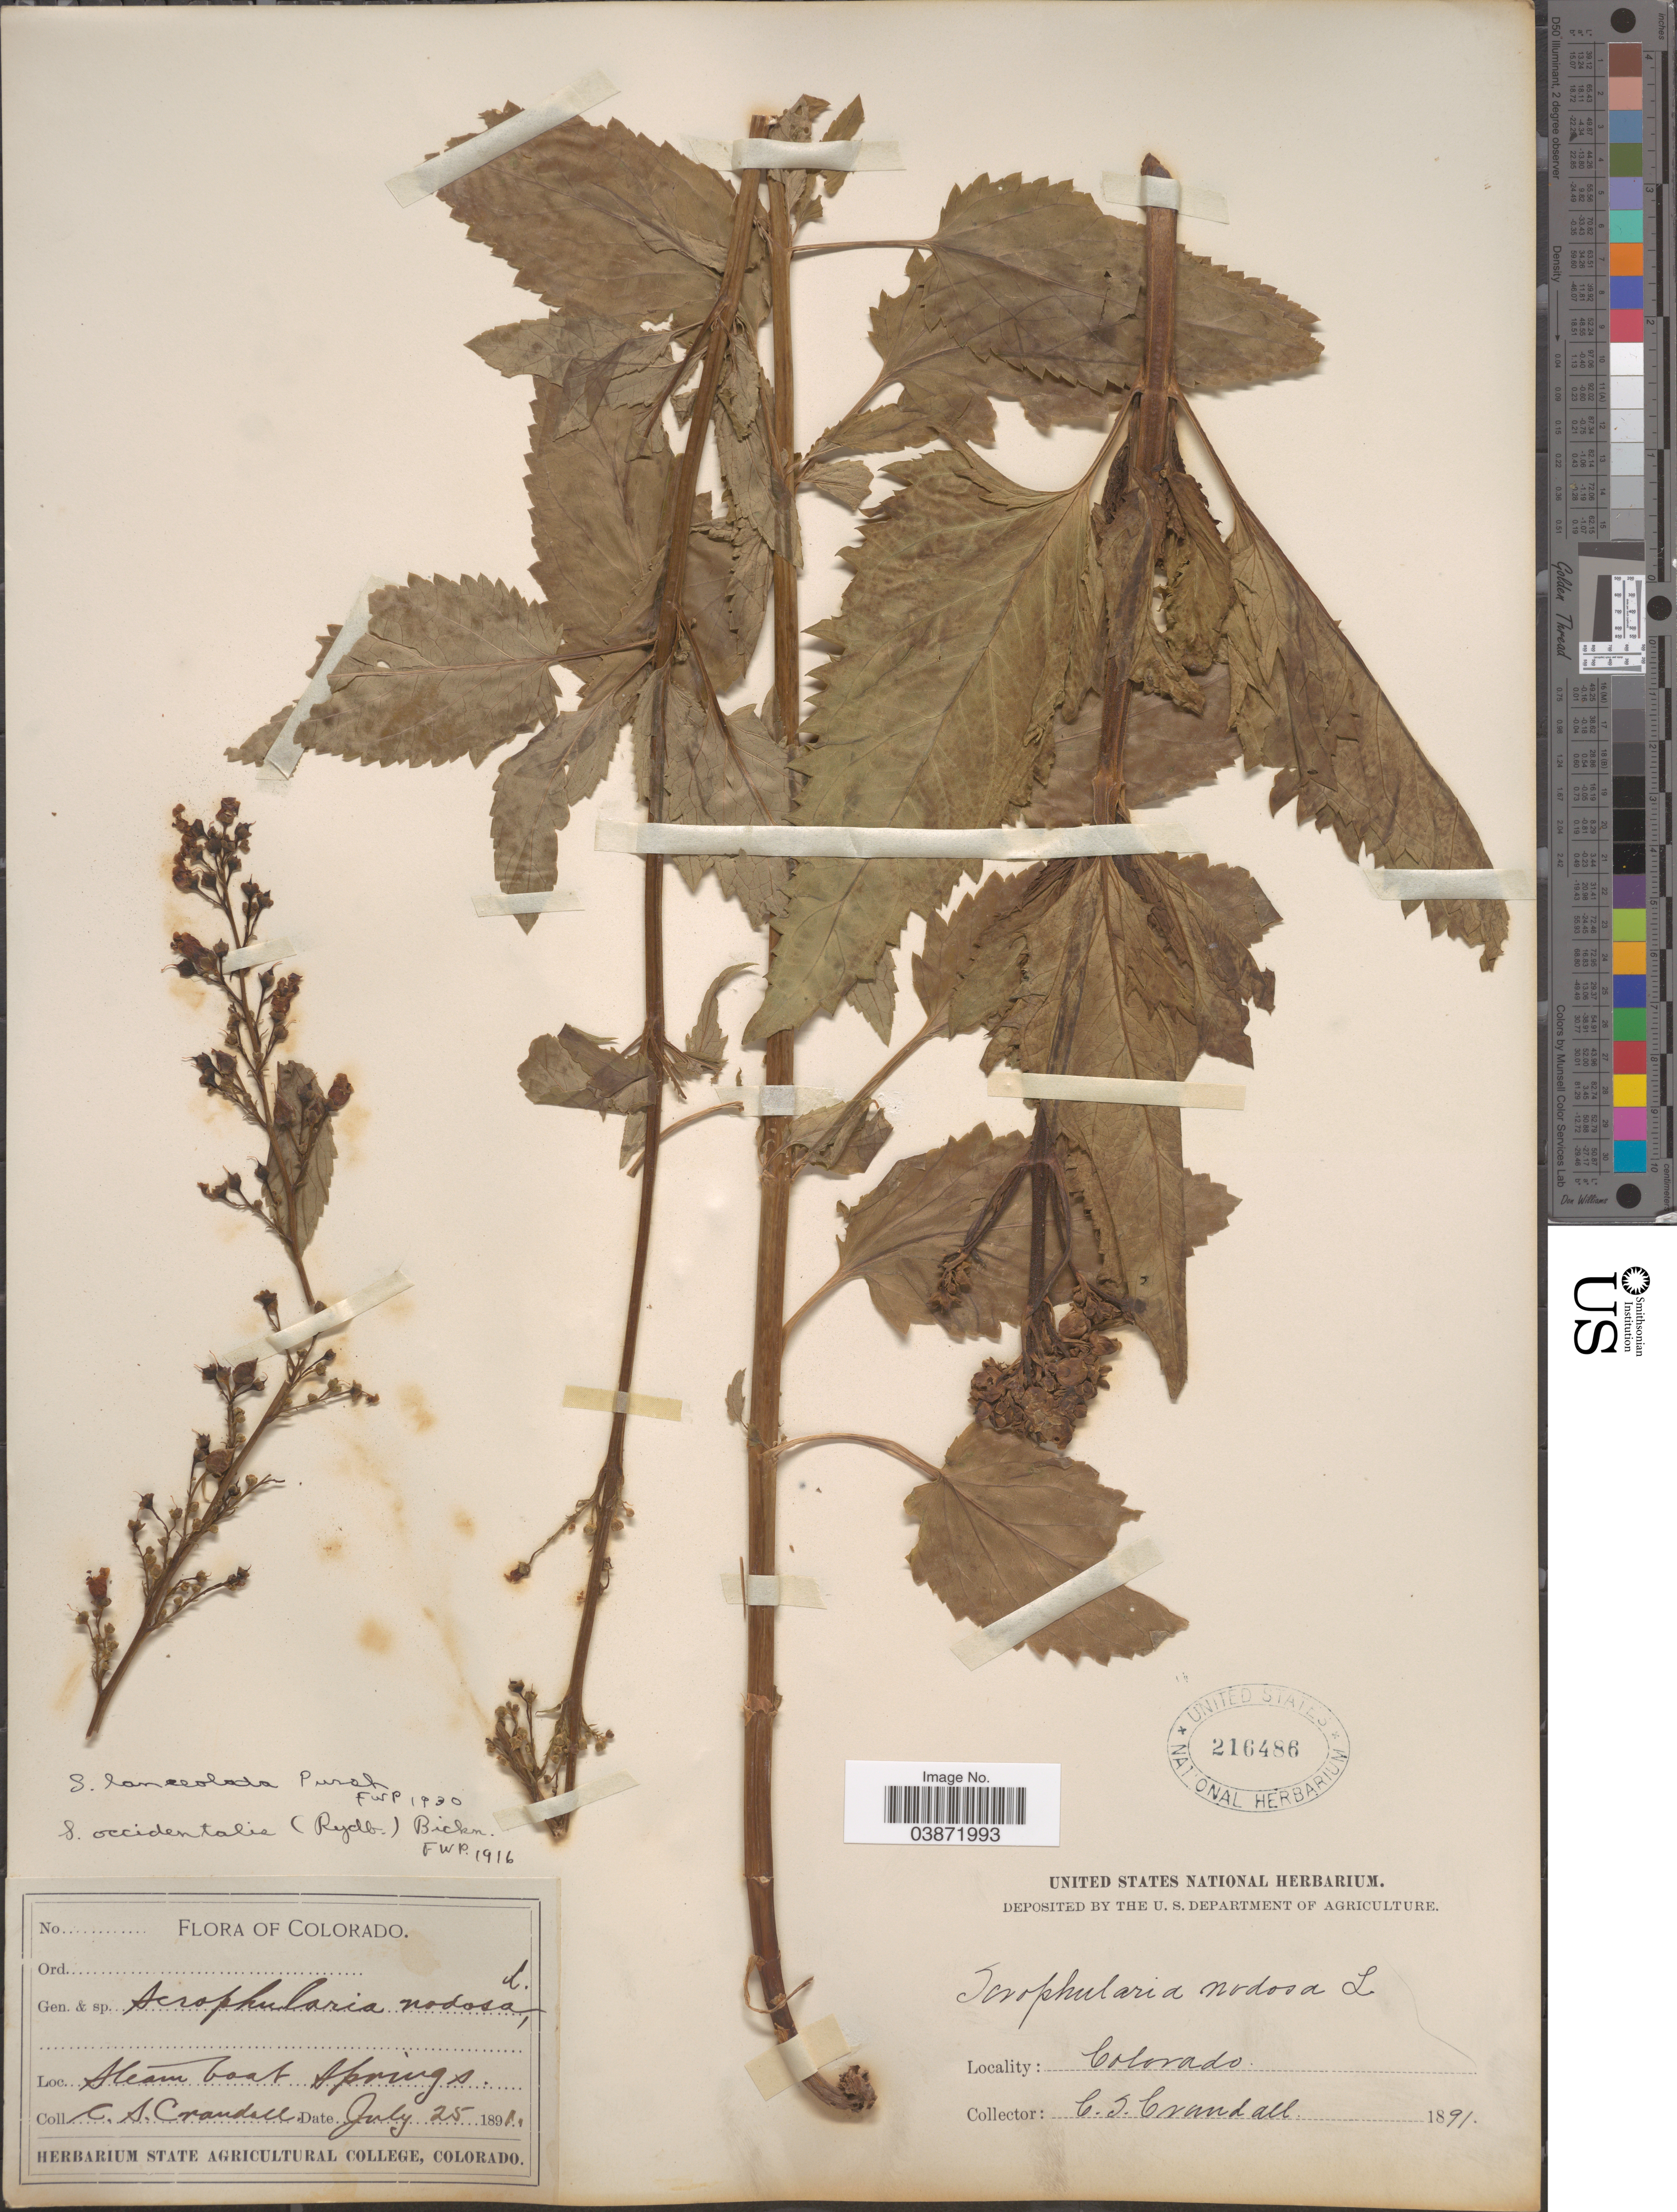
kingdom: Plantae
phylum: Tracheophyta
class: Magnoliopsida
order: Lamiales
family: Scrophulariaceae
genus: Scrophularia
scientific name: Scrophularia lanceolata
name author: Pursh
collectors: C. Crandall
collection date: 1891-07-25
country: United States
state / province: Colorado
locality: Steam boat Springs.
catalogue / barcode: US 216486